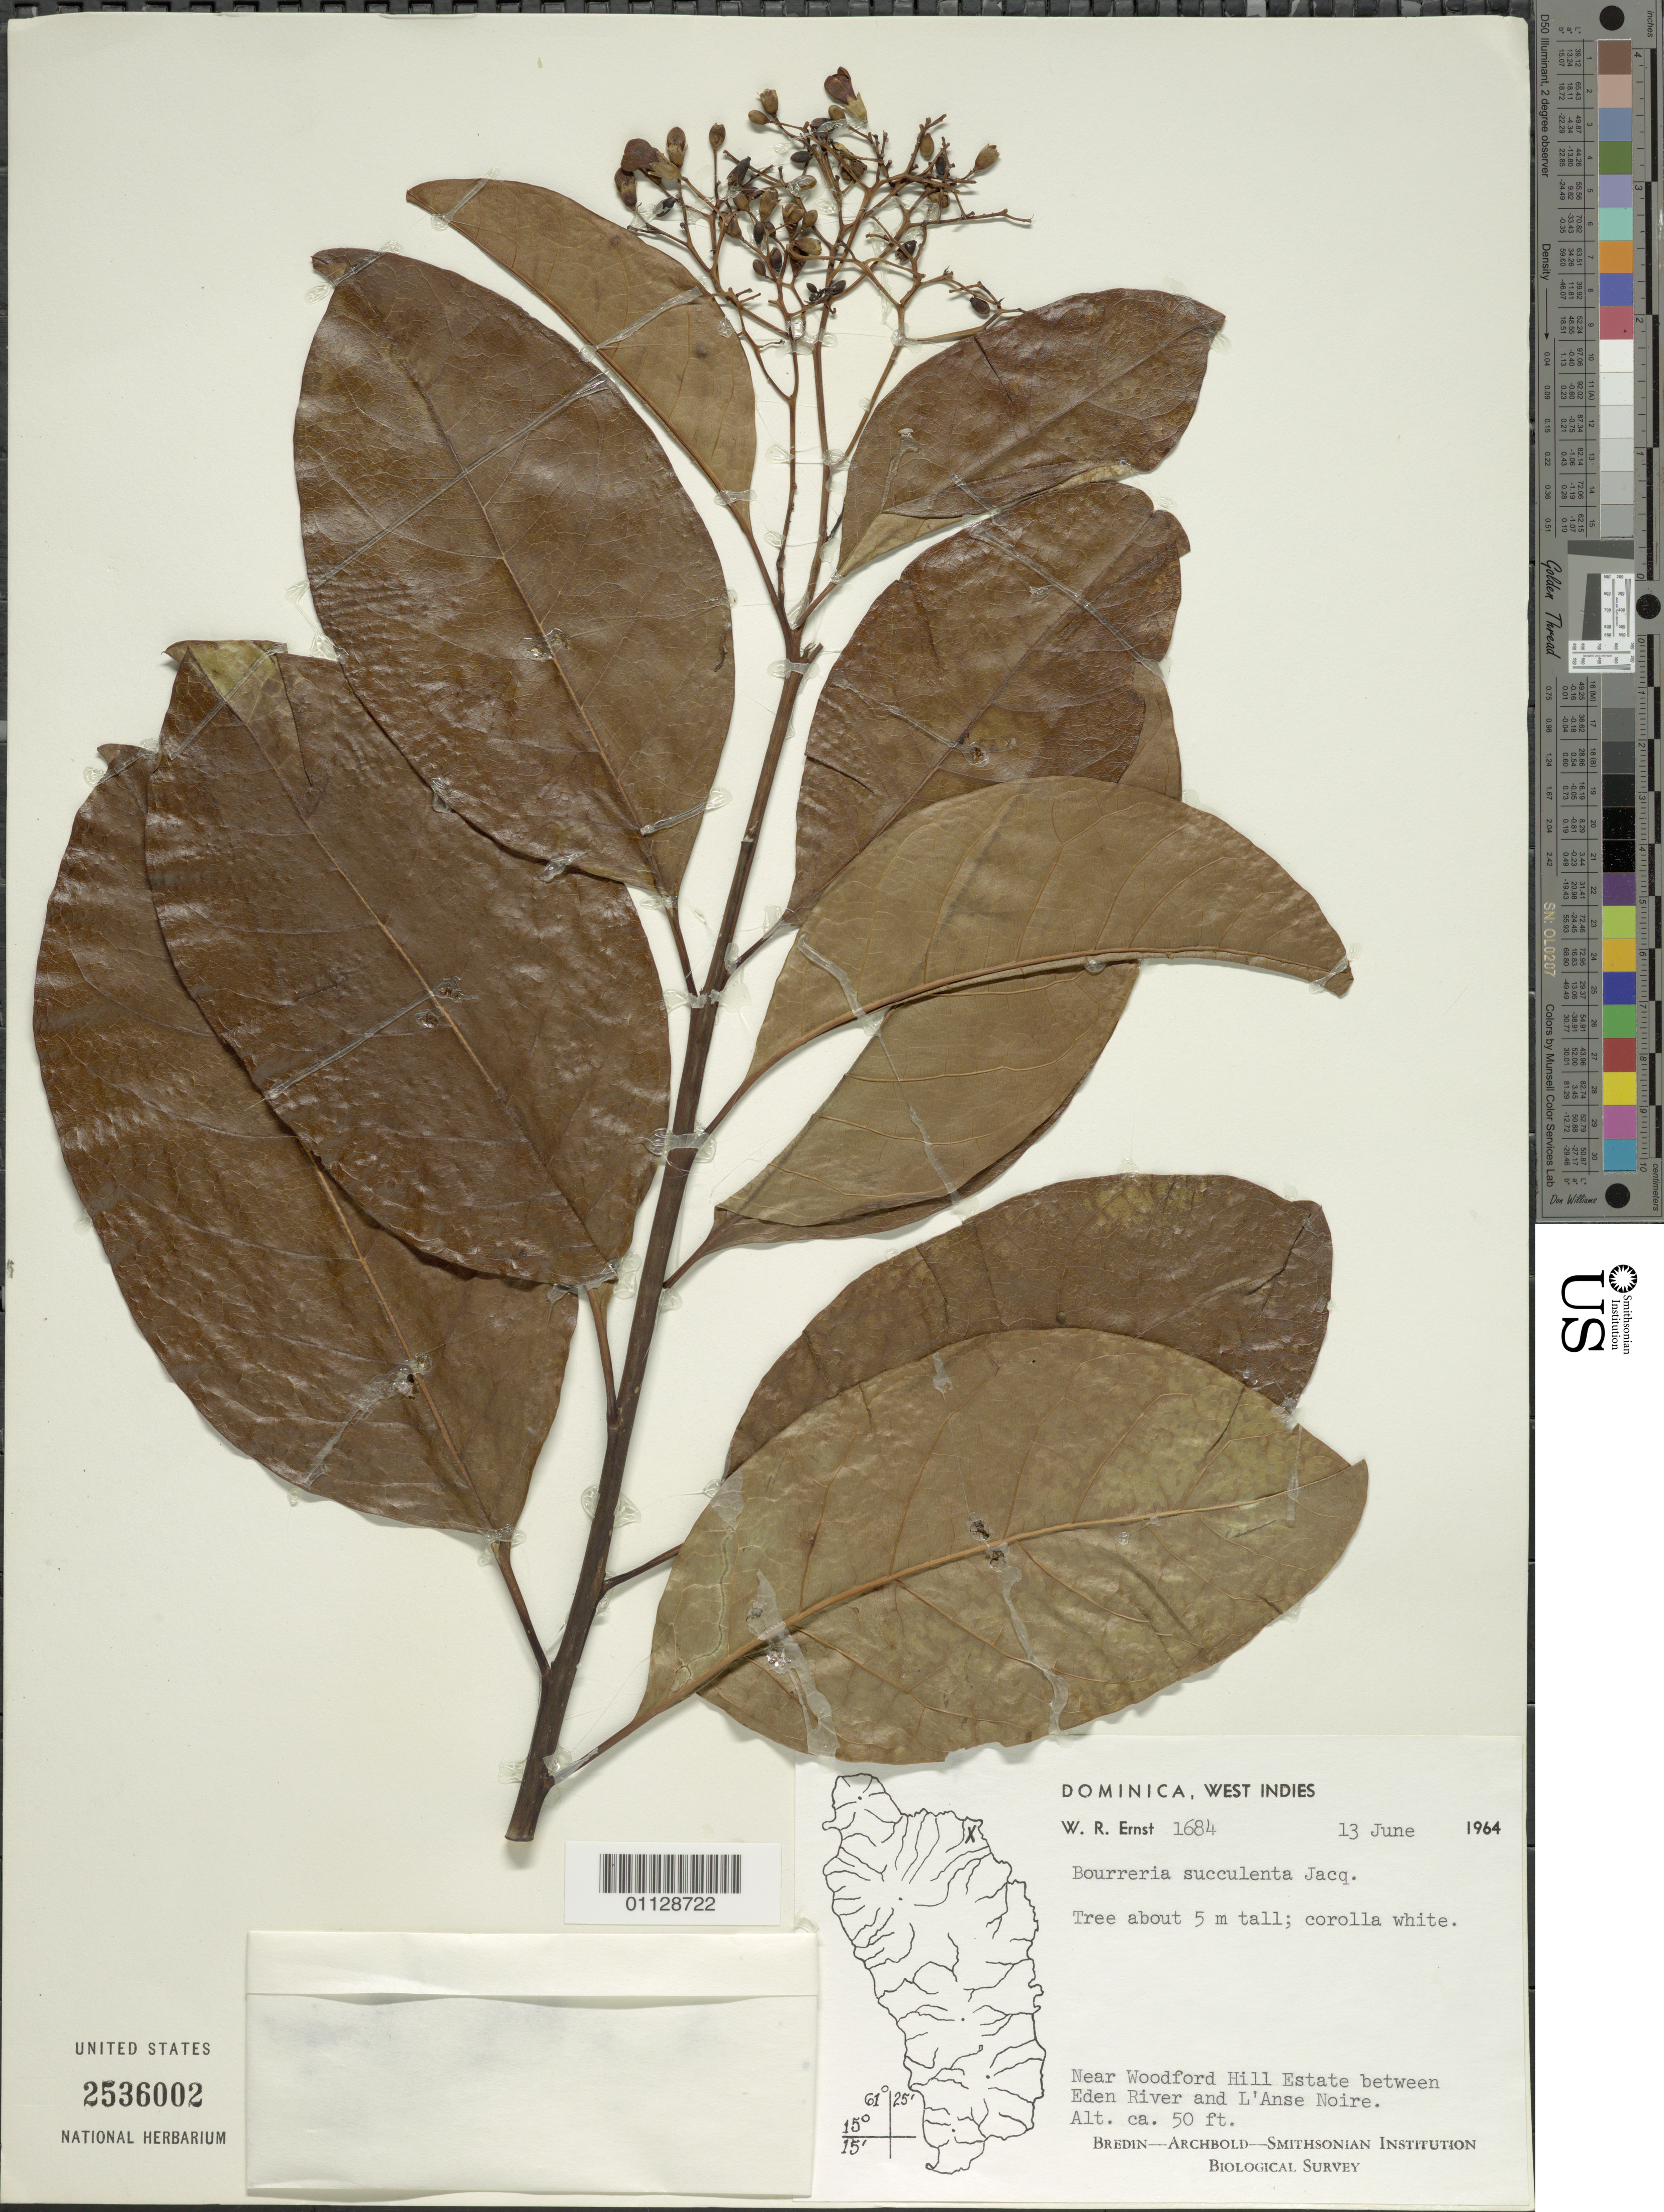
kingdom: Plantae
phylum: Tracheophyta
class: Magnoliopsida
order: Boraginales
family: Ehretiaceae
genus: Bourreria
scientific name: Bourreria succulenta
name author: Jacq.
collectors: W. R. Ernst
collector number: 1684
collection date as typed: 13 Jun 1964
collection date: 1964-06-13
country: Dominica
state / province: St. Andrew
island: Dominica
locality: Near Woodford Hill Estate between Eden River and L'Anse Noire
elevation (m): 15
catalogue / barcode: US 2536002